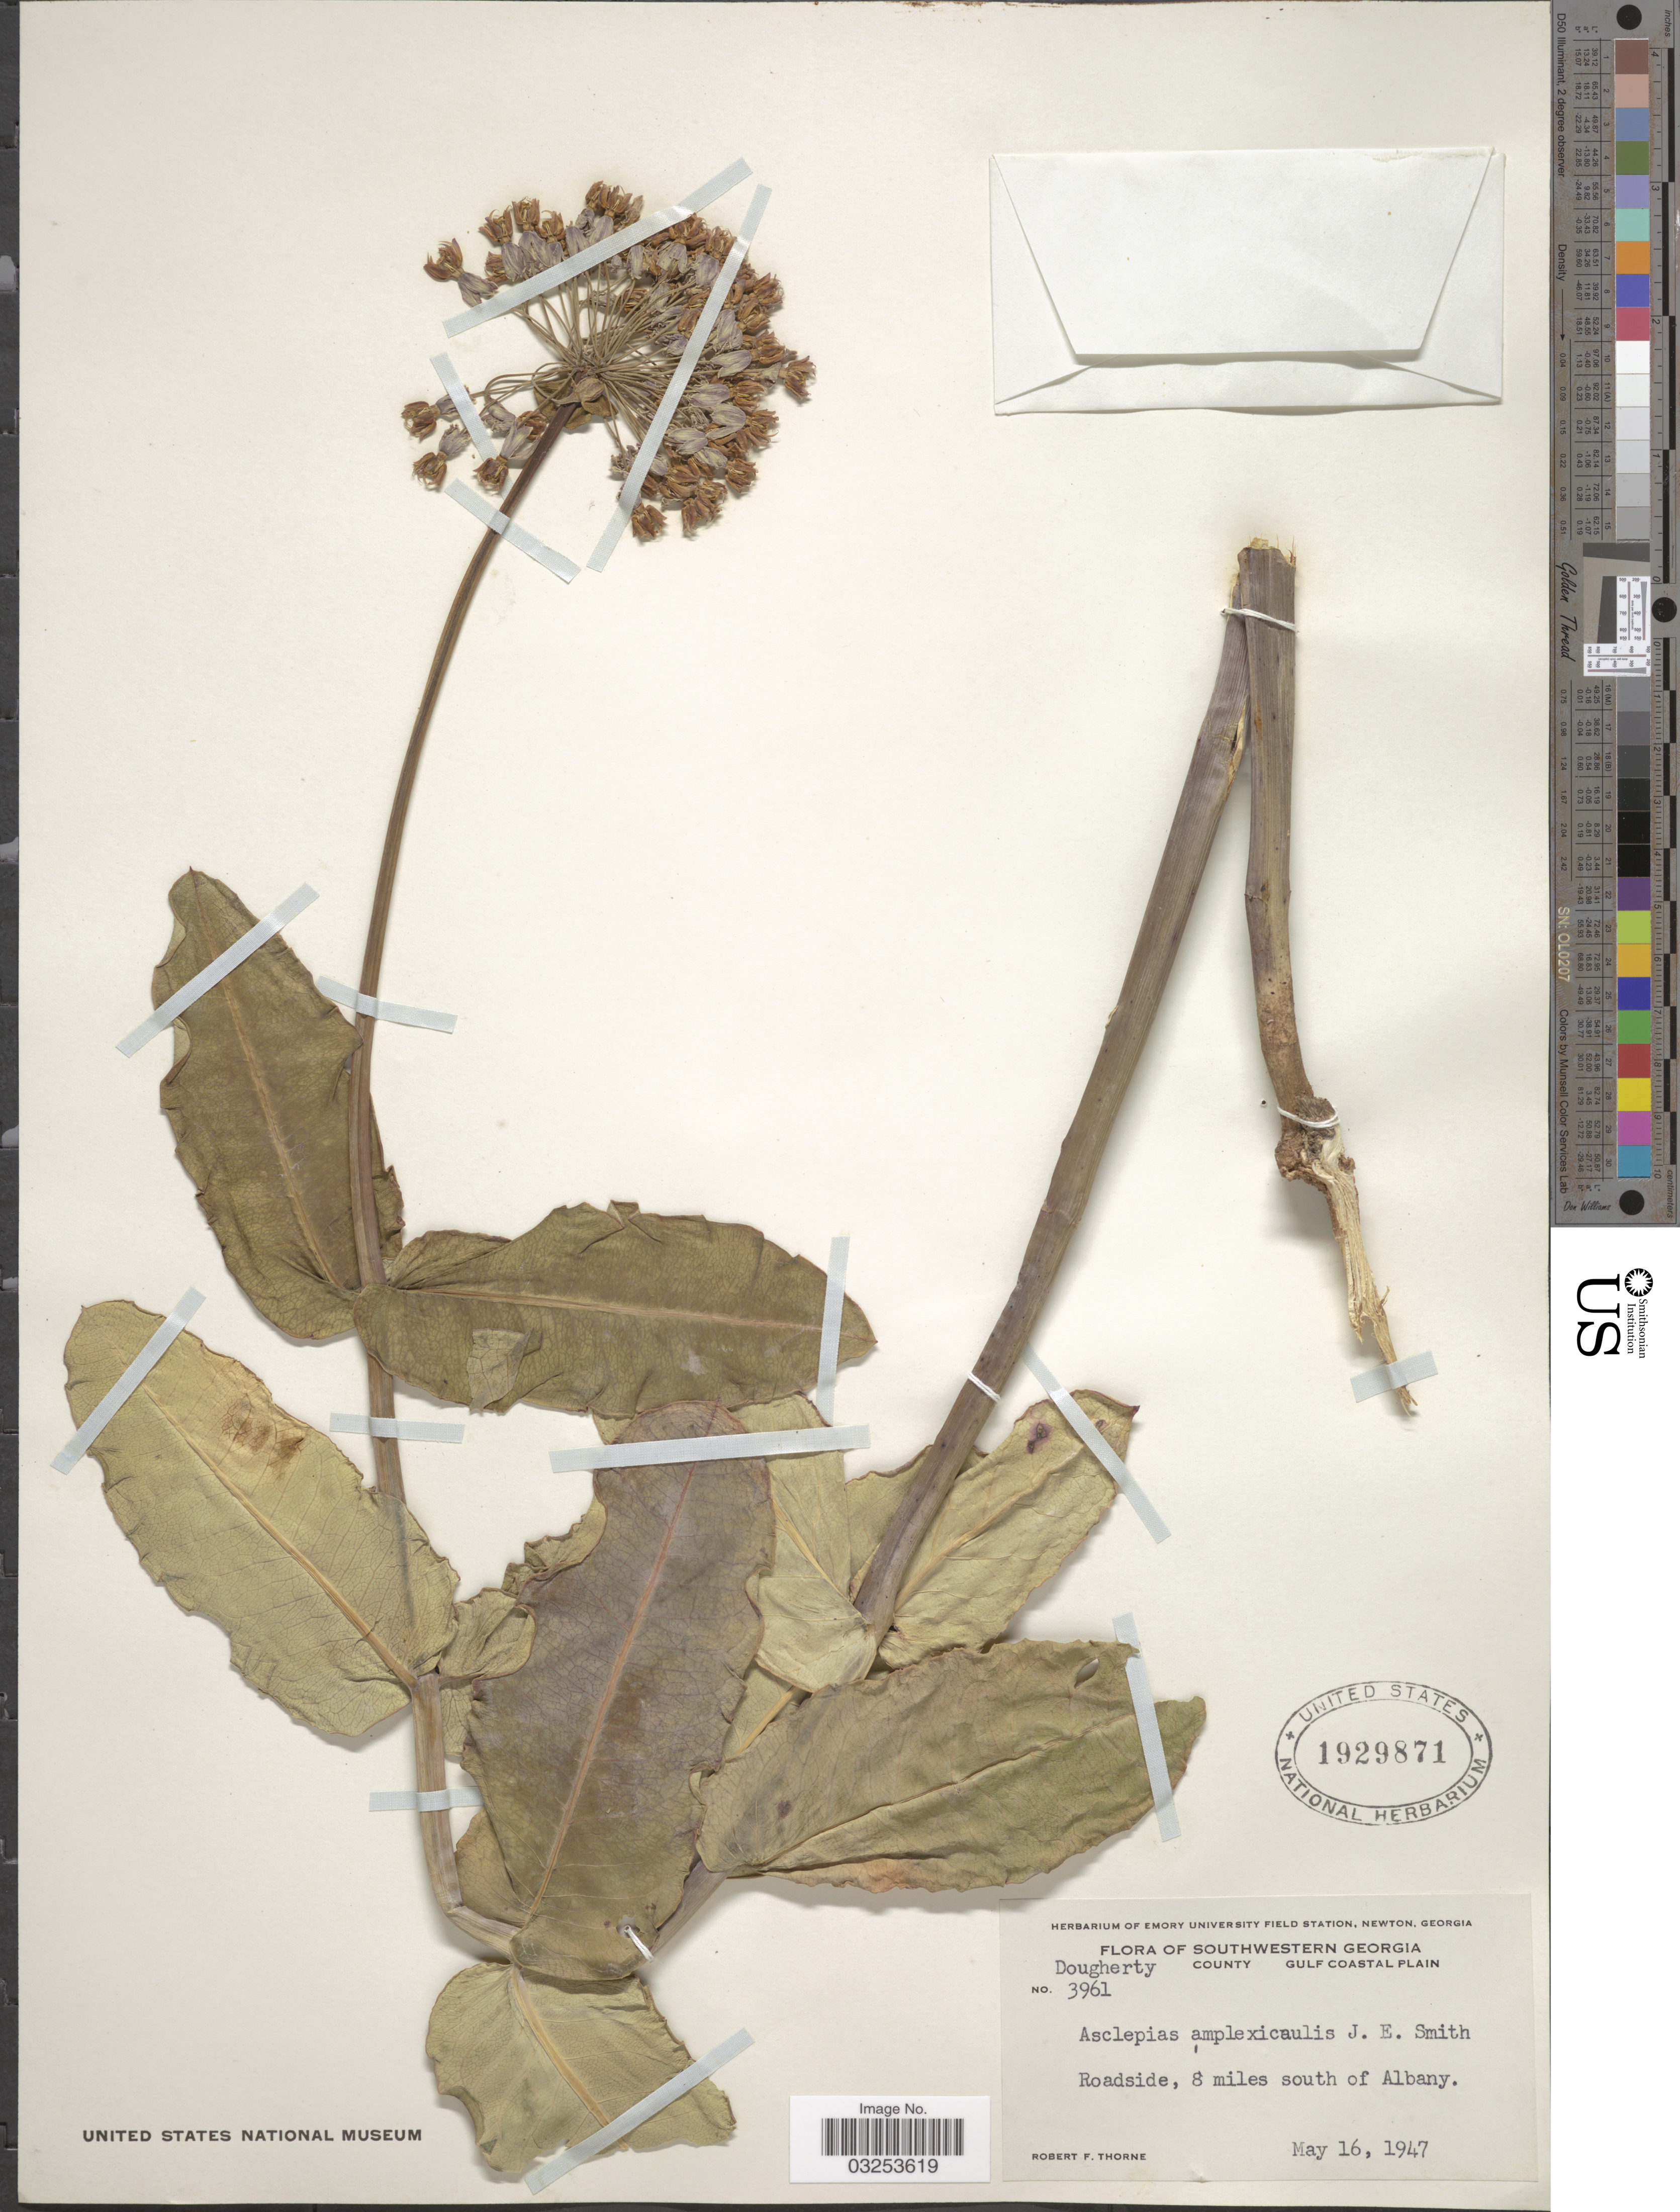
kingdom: Plantae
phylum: Tracheophyta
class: Magnoliopsida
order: Gentianales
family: Apocynaceae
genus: Asclepias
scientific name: Asclepias amplexicaulis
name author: J. Small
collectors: R. F. Thorne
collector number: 3961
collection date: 1947-05-16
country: United States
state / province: Georgia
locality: Southwestern Georgia. Dougherty County, Gulf Coastal Plain. Roadside, 8 miles south of Albany.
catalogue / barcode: US 1929871